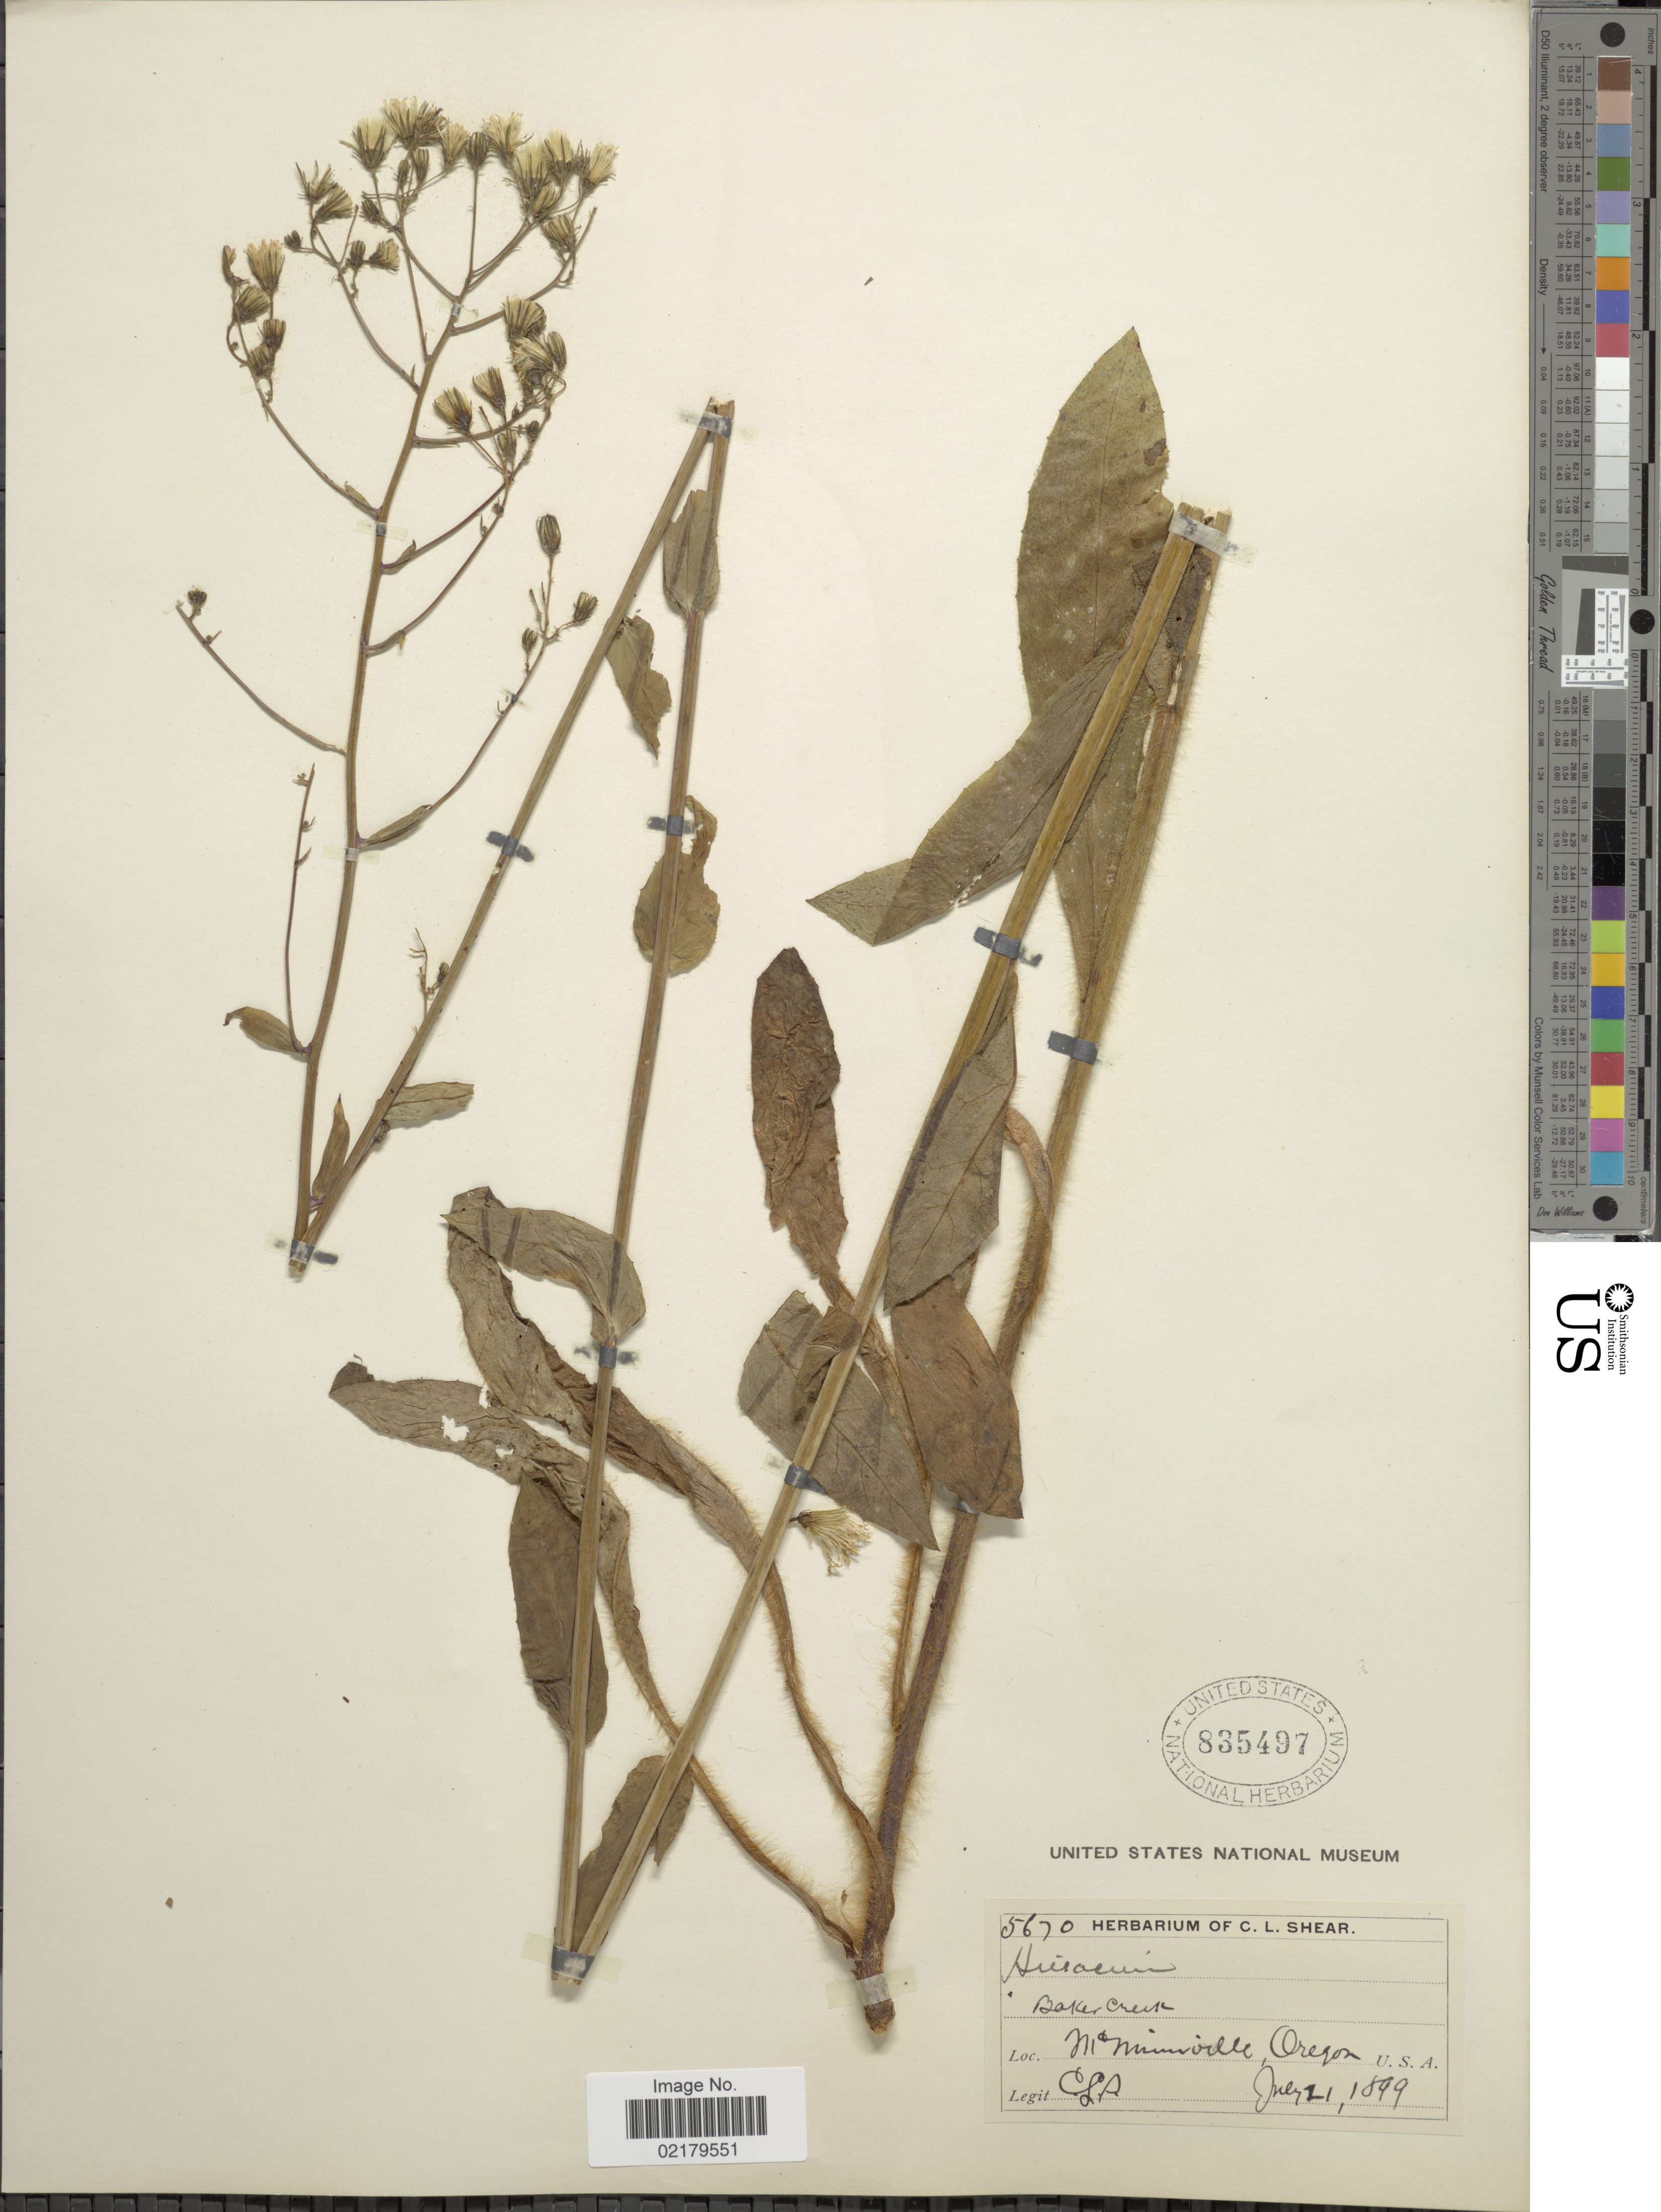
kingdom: Plantae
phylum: Tracheophyta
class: Magnoliopsida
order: Asterales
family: Asteraceae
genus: Hieracium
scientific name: Hieracium albiflorum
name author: Hook.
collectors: C. L. Shear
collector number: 5670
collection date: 1899-07-21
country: United States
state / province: Oregon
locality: Mt Minnville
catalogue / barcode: US 835497